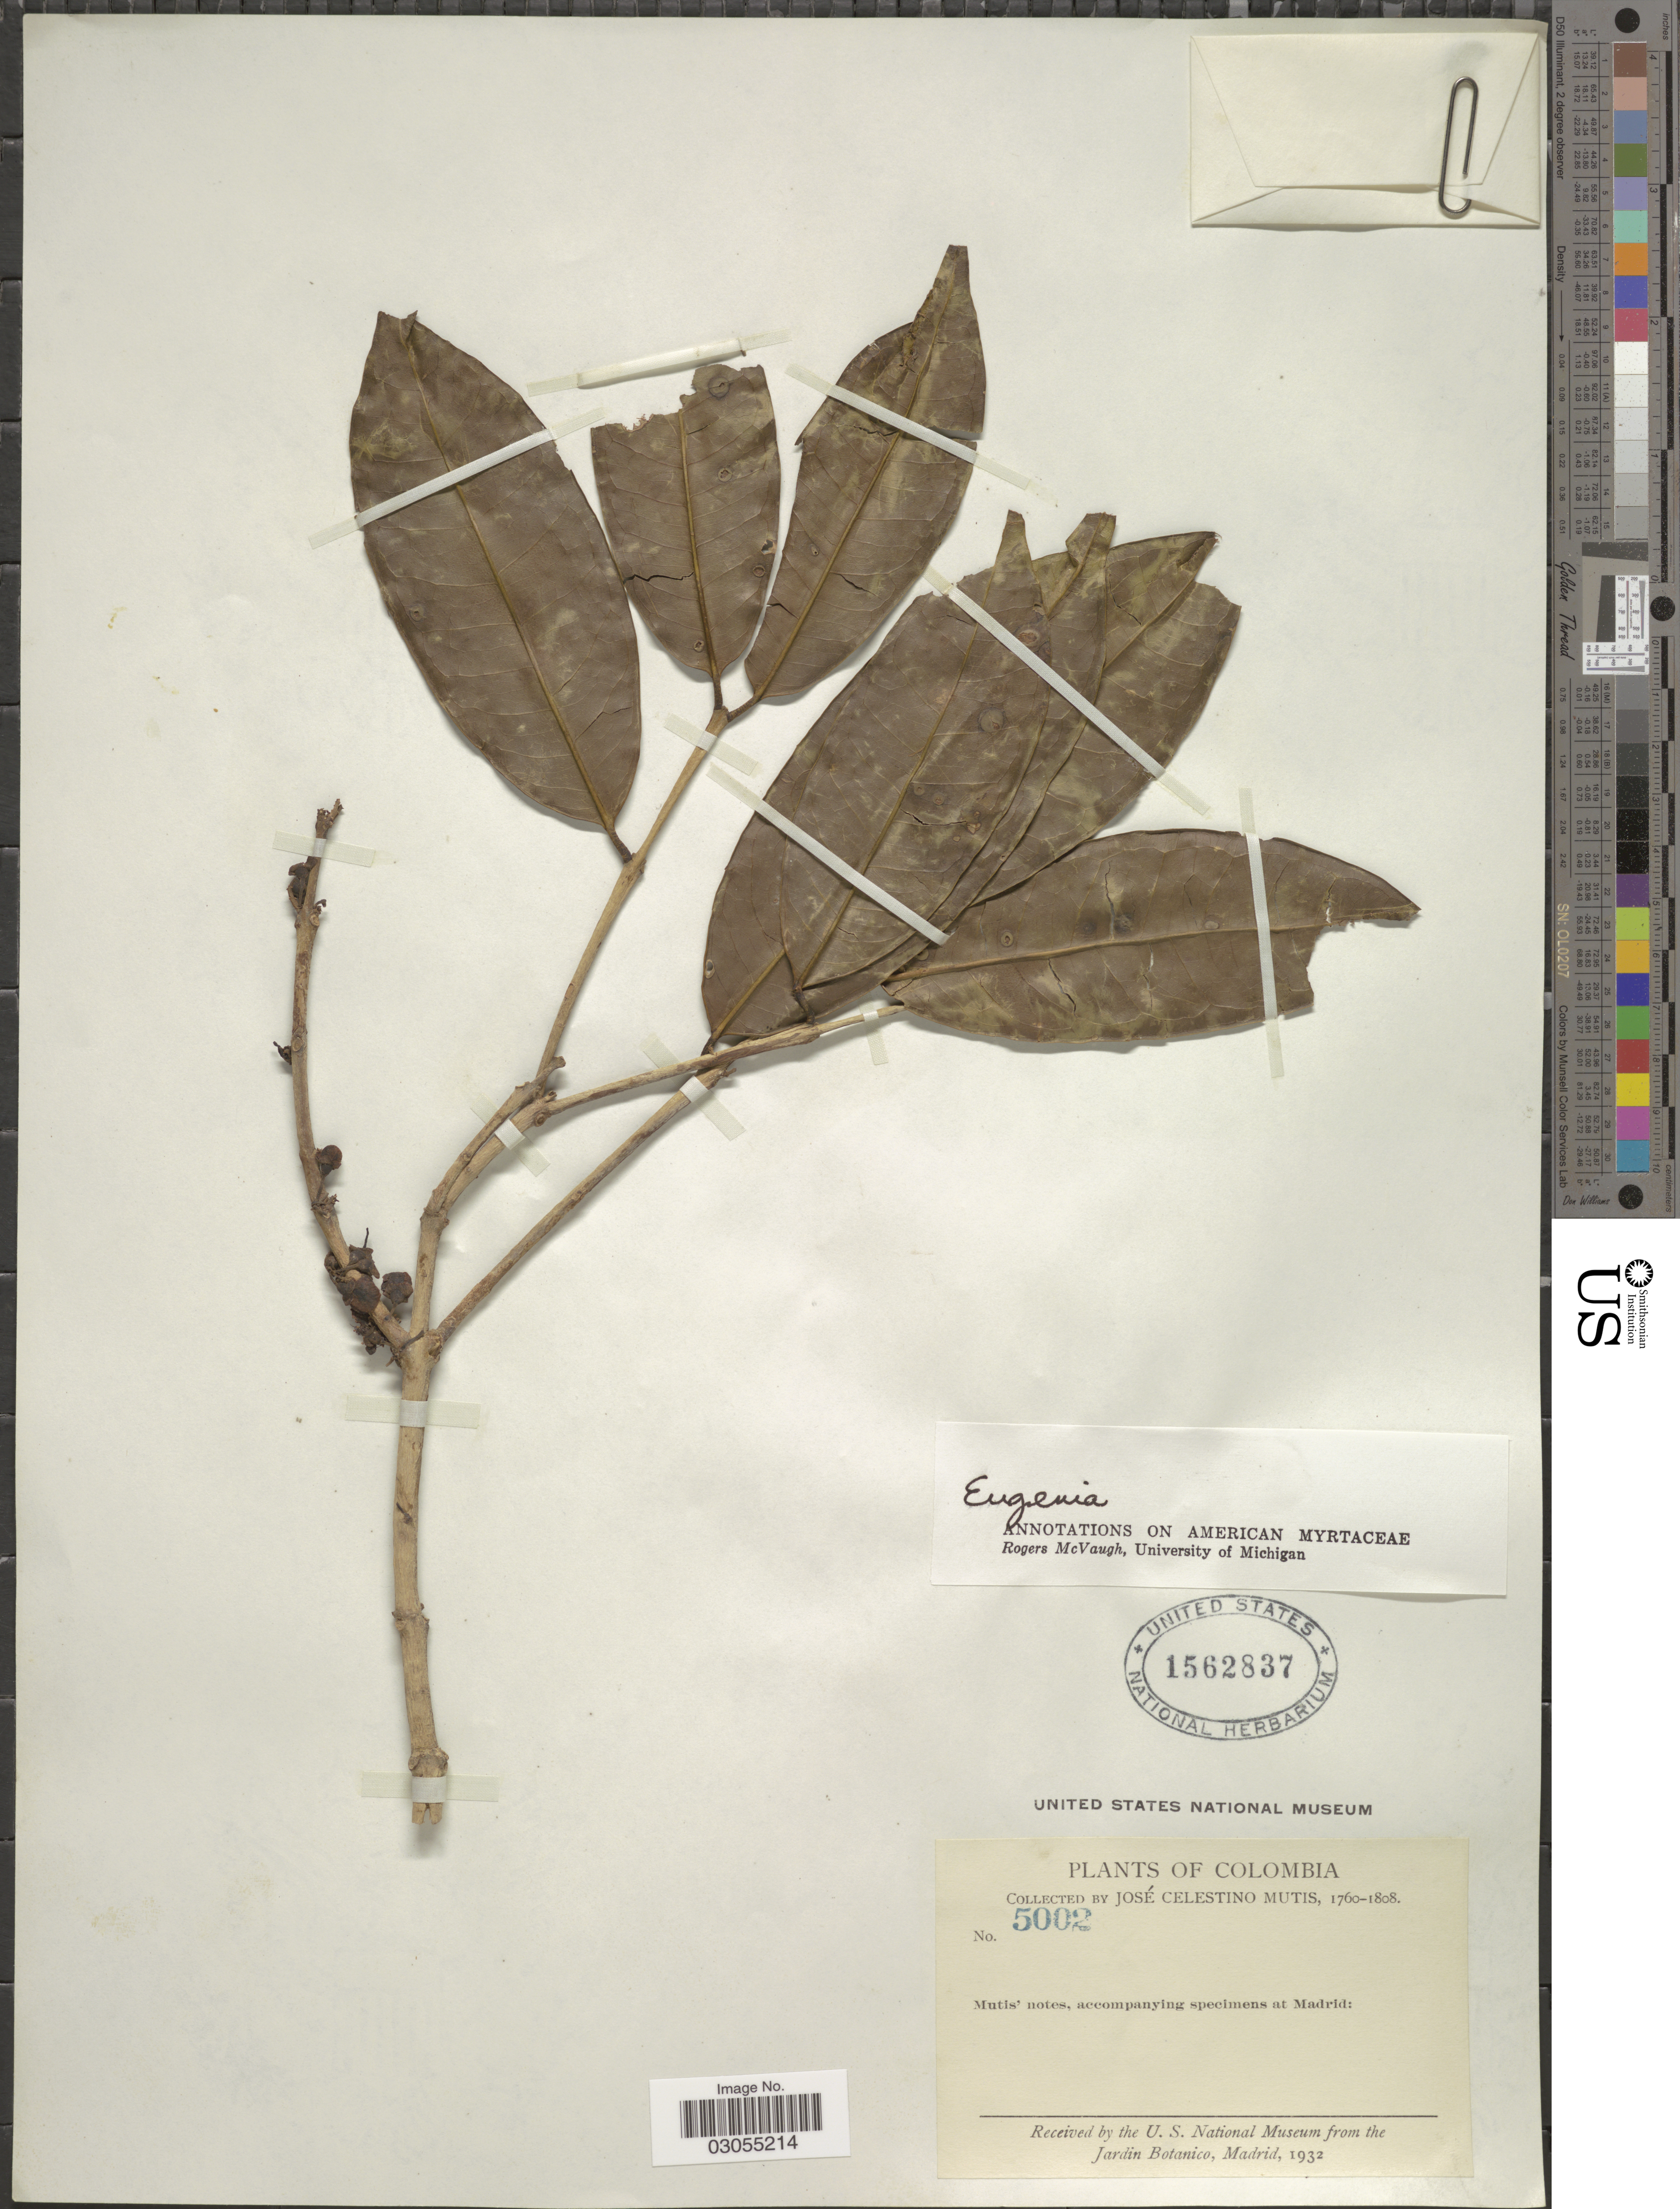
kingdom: Plantae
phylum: Tracheophyta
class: Magnoliopsida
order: Myrtales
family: Myrtaceae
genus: Eugenia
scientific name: Eugenia sp.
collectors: J. C. B. Mutis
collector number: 5002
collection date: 1760/1808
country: Colombia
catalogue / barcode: US 1562837